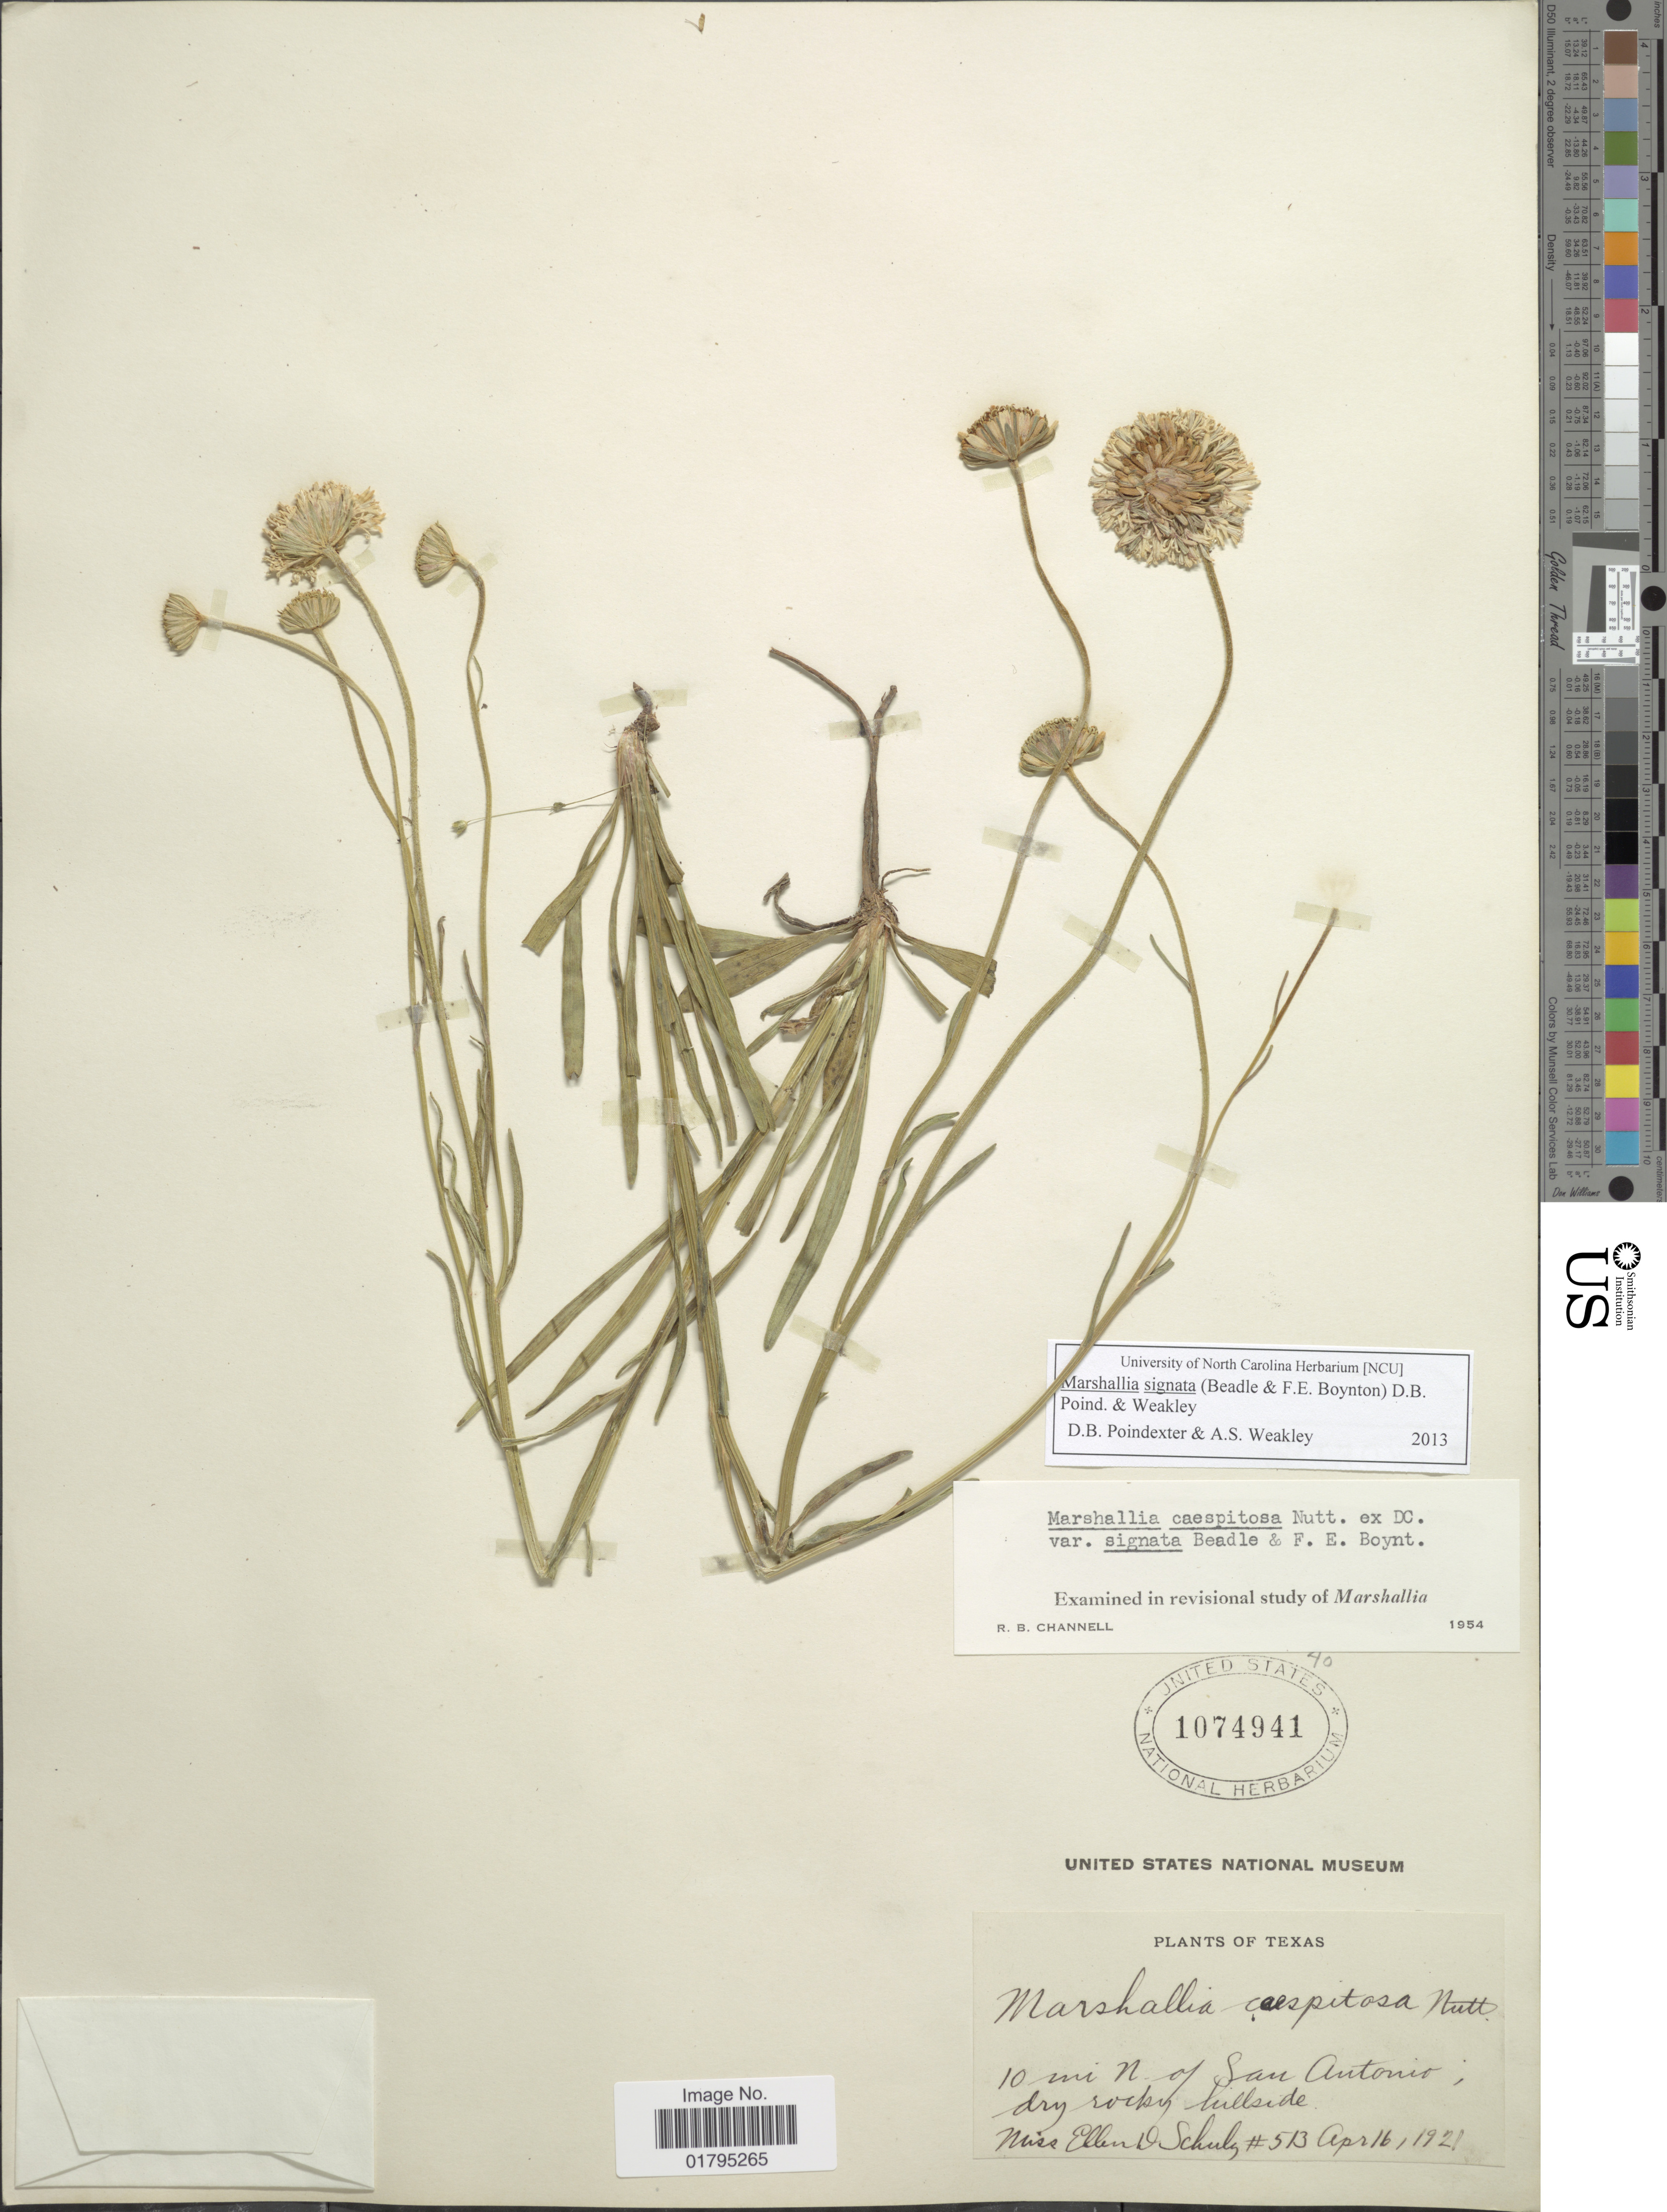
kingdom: Plantae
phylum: Tracheophyta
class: Magnoliopsida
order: Asterales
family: Asteraceae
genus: Marshallia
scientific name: Marshallia caespitosa var. signata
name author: Beadle & F.E. Boynton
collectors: E. D. Schulz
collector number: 513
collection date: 1921-04-16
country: United States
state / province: Texas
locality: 10 mi N of San Antonio.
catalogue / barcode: US 1074941